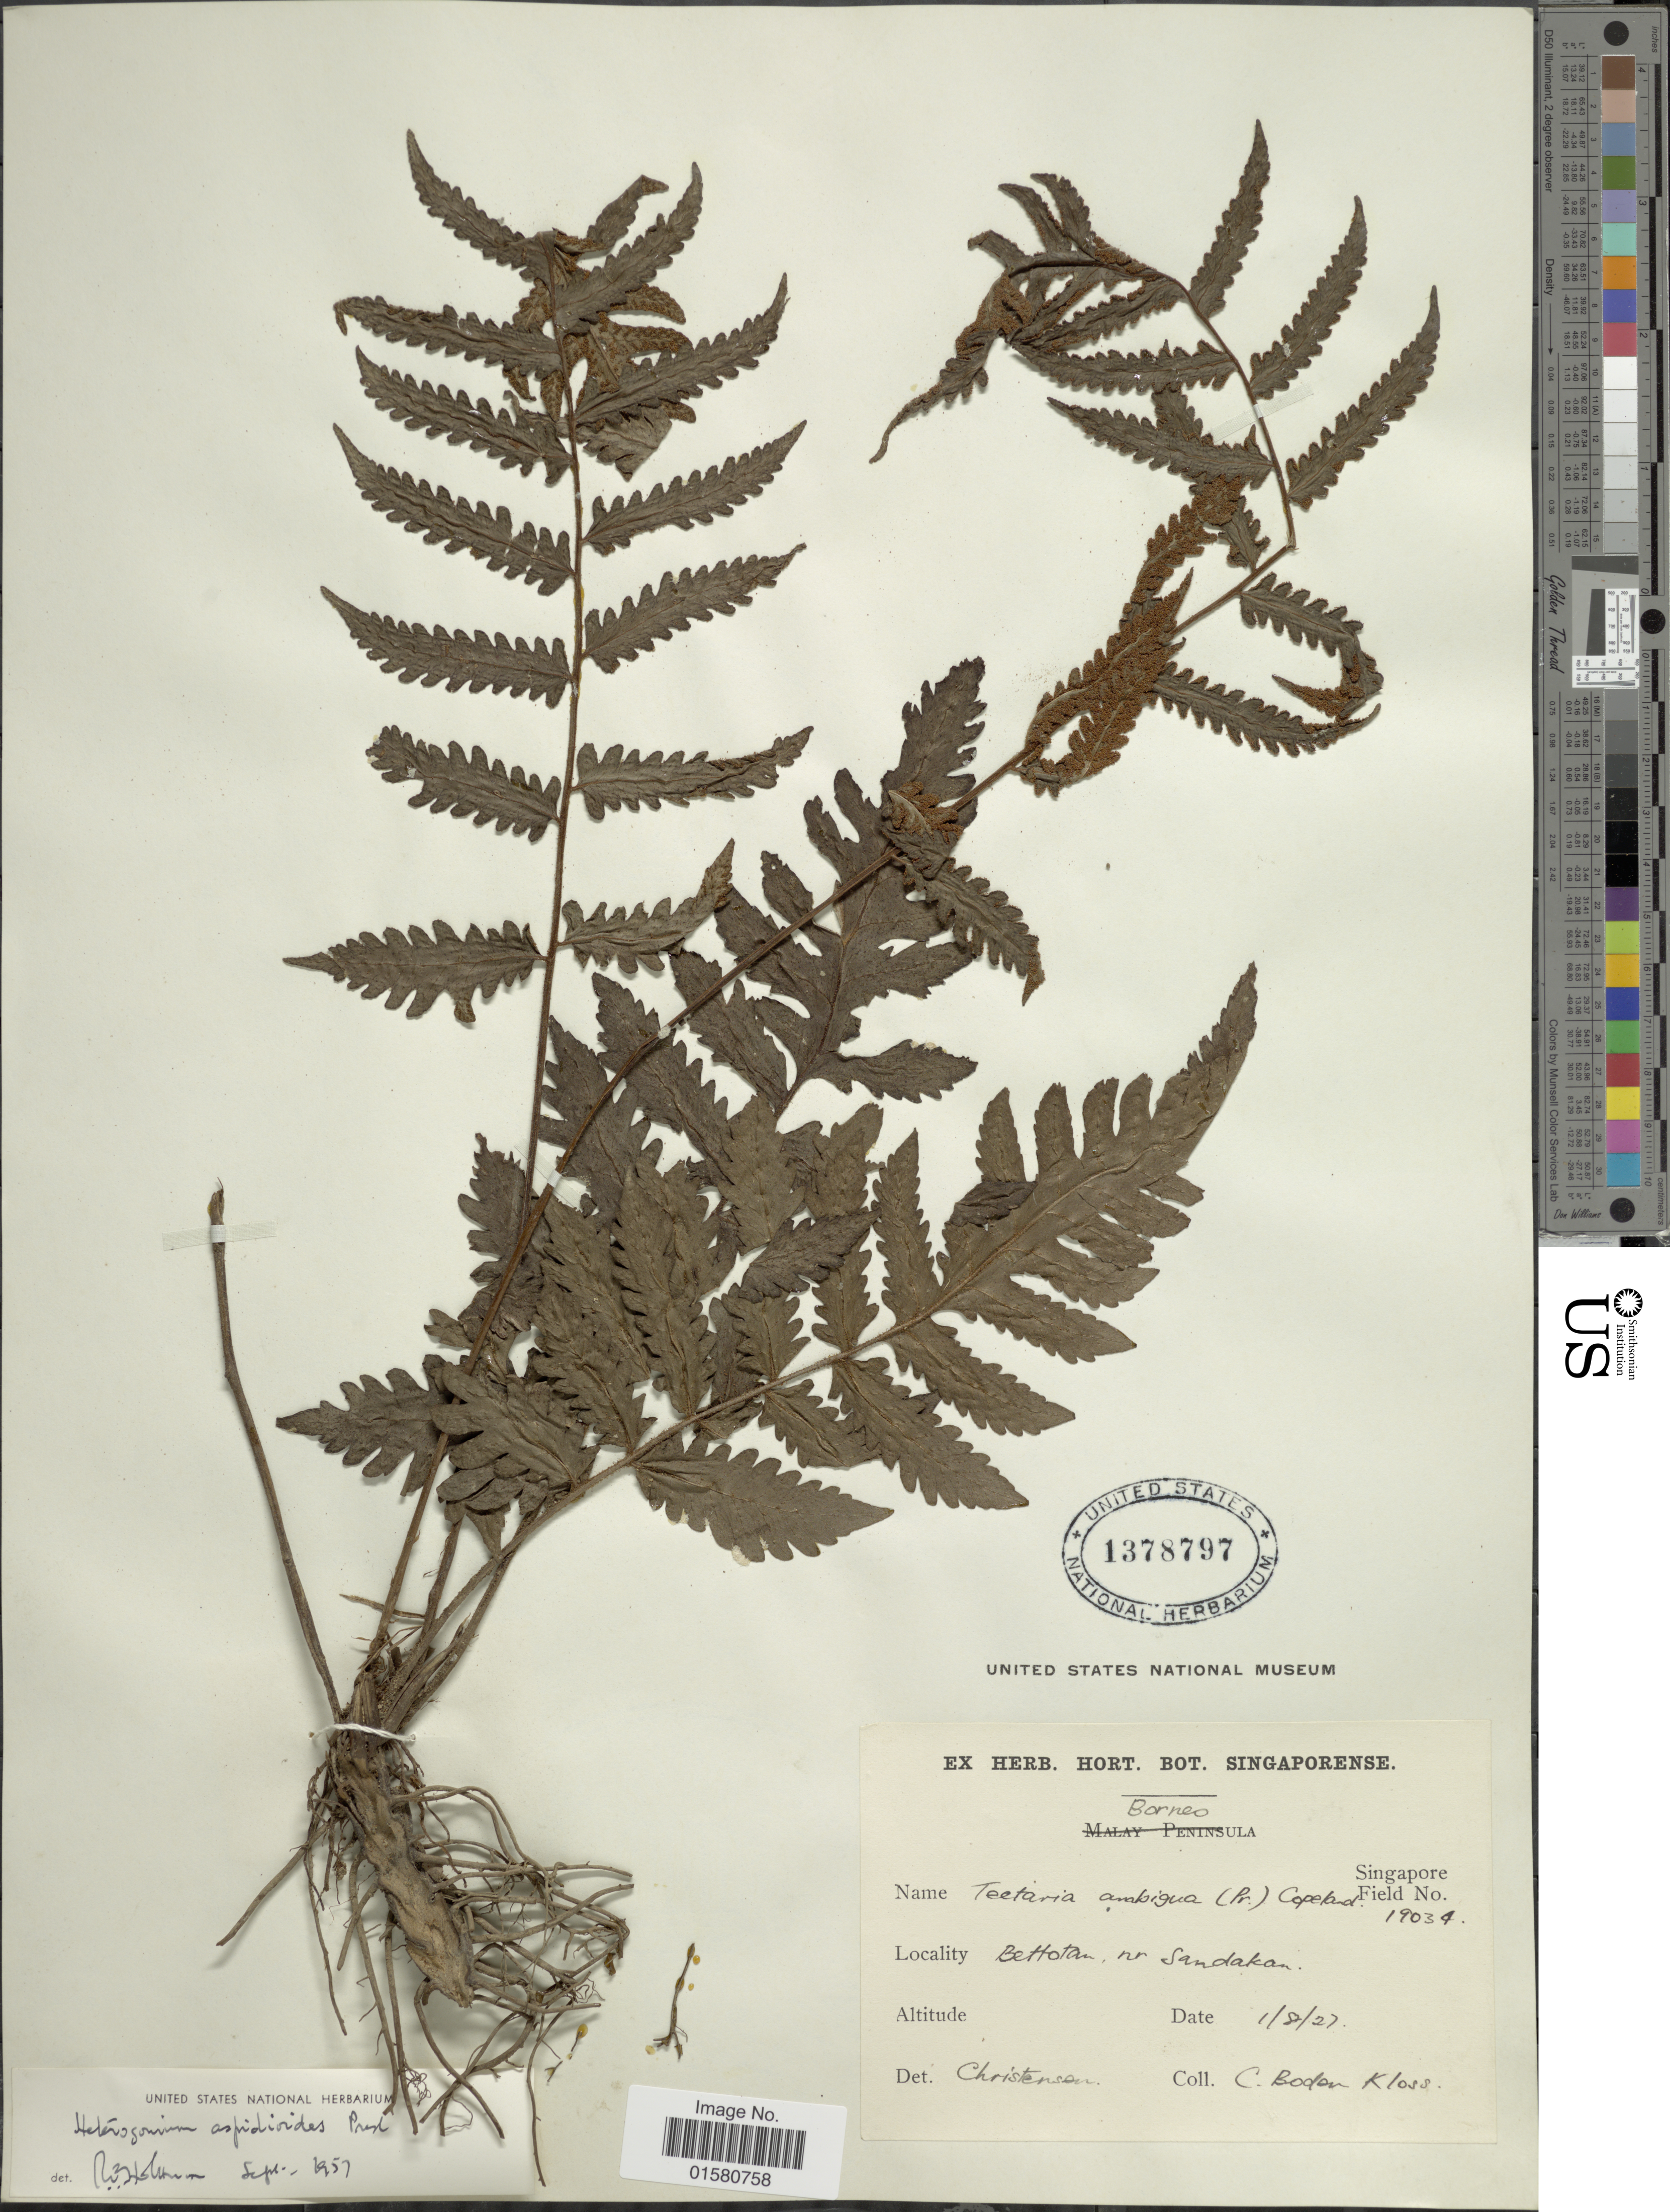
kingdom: Plantae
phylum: Tracheophyta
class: Polypodiopsida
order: Polypodiales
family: Tectariaceae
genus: Tectaria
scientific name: Tectaria aspidioides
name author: (C. Presl) Copel.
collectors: C. Boden-Kloss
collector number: Singapore Field 19034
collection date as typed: Transcribed d/m/y: 1/8/27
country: Malaysia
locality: Bettotan, nr. Sandakan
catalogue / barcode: US 1378797